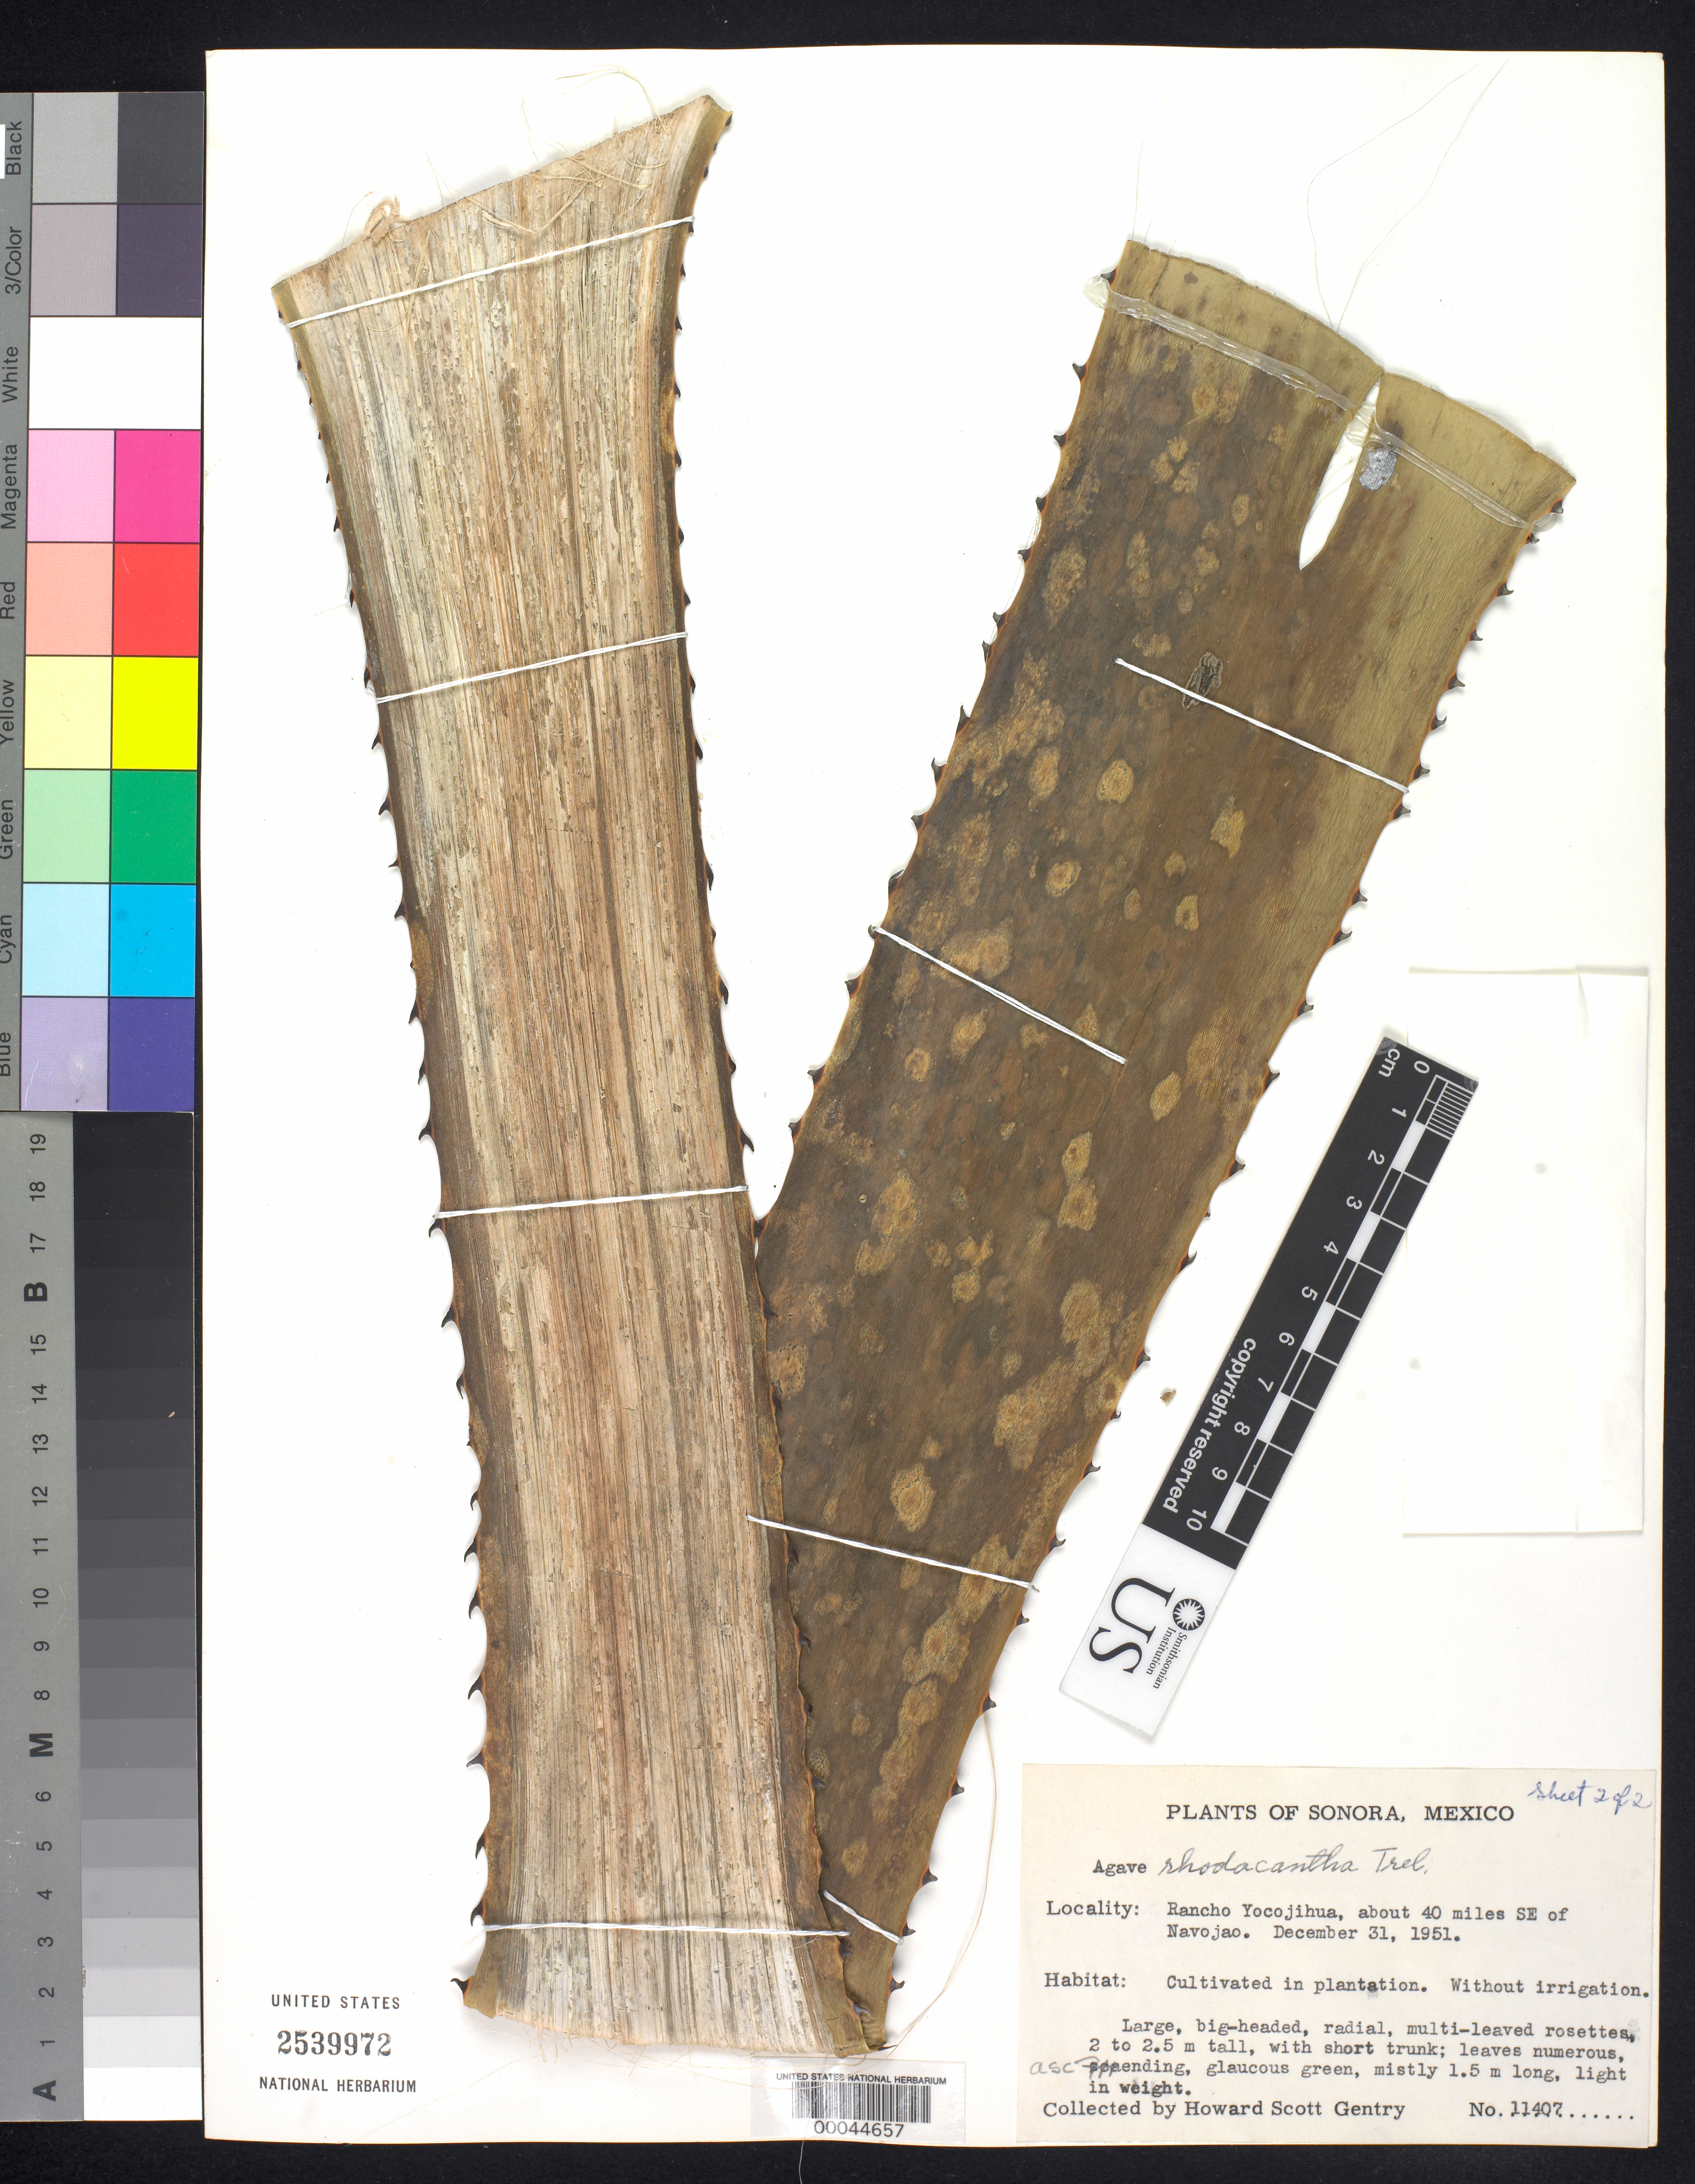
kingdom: Plantae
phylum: Tracheophyta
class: Liliopsida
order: Asparagales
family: Asparagaceae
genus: Agave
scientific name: Agave rhodacantha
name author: Trel.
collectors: H. S. Gentry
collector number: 11407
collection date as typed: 31 Dec 1951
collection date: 1951-12-31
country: Mexico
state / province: Sonora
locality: Rancho yocojihua, about 40 mi SE of Navojoa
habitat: Cultivated in plantation w/o irrigation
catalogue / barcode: US 2539972